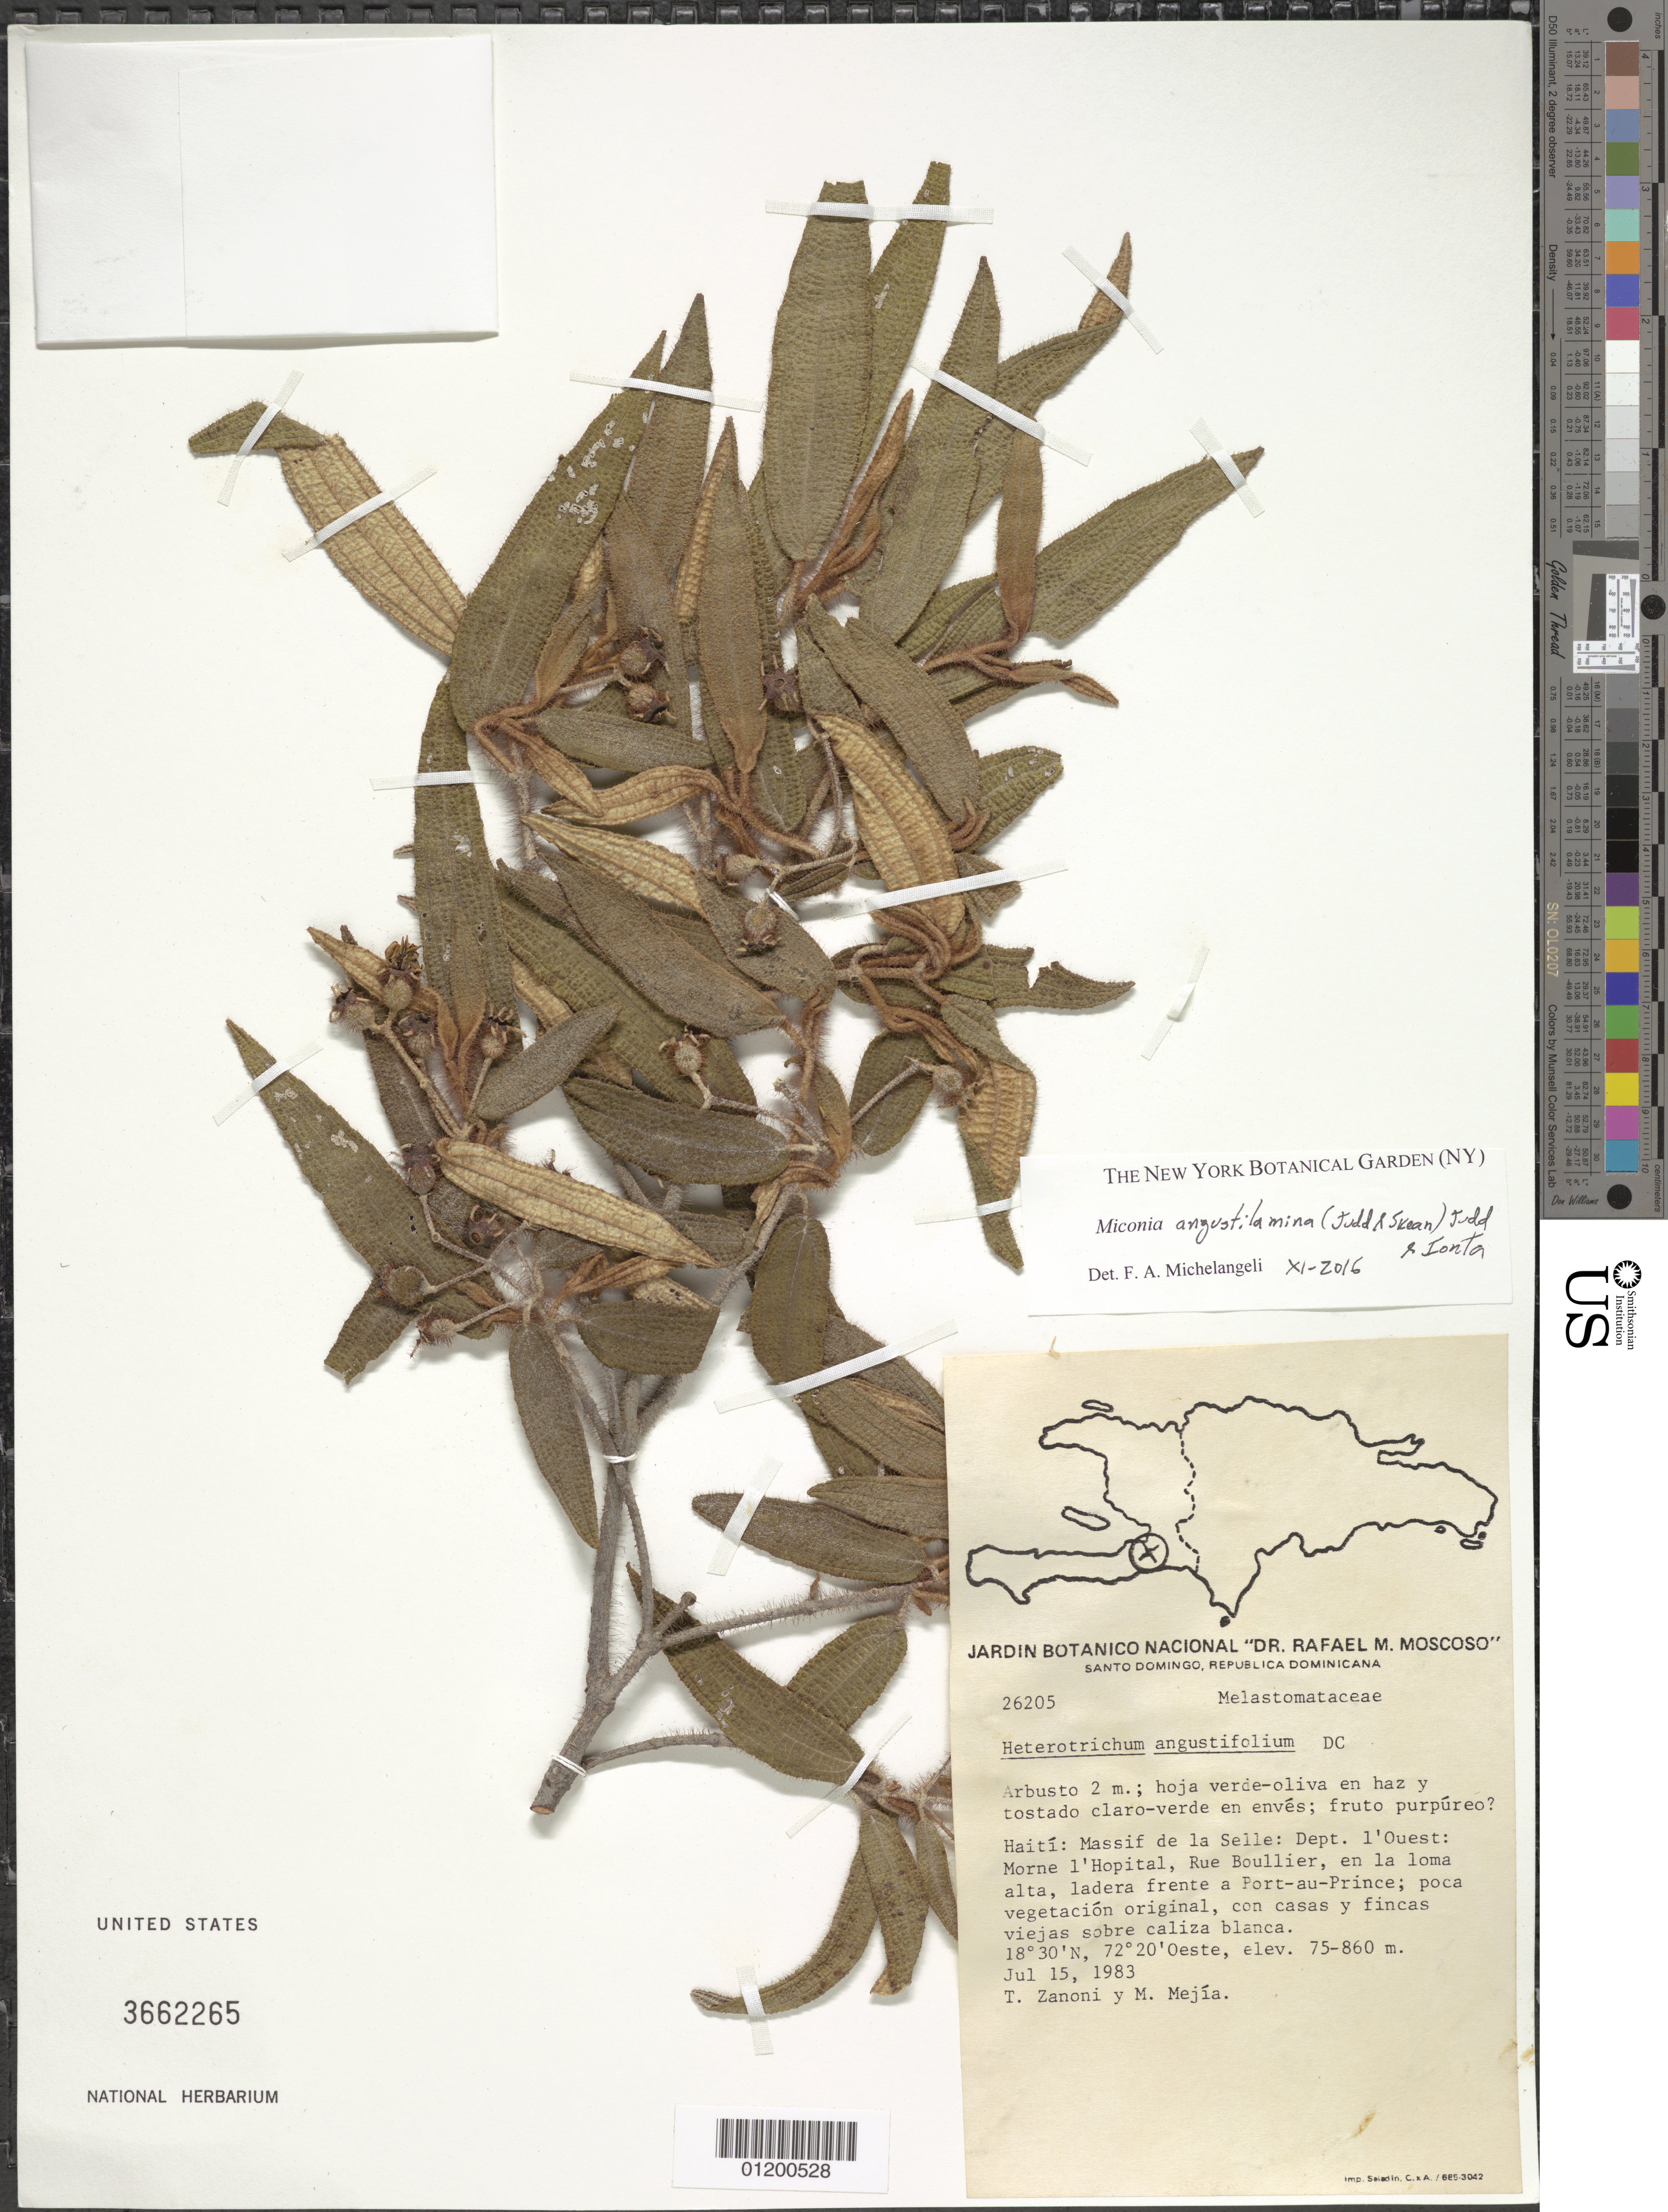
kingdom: Plantae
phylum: Tracheophyta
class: Magnoliopsida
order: Myrtales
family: Melastomataceae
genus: Miconia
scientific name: Miconia angustilamina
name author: (Judd & Skean) Judd & Ionta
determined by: Michelangeli, F. A.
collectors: T. A. Zanoni & M. Mejia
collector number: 26205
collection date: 1983-07-15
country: Haiti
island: Hispaniola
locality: Massif de la Selle: Dept. l'Oust" Morne l'Hopital, Rue Boullier, on the high hill, side opposite from Port-au-Prince.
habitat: En loma alta, poca vegetación original, con casas y fincas viejas sobre caliza blanca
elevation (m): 75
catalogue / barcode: US 3662265